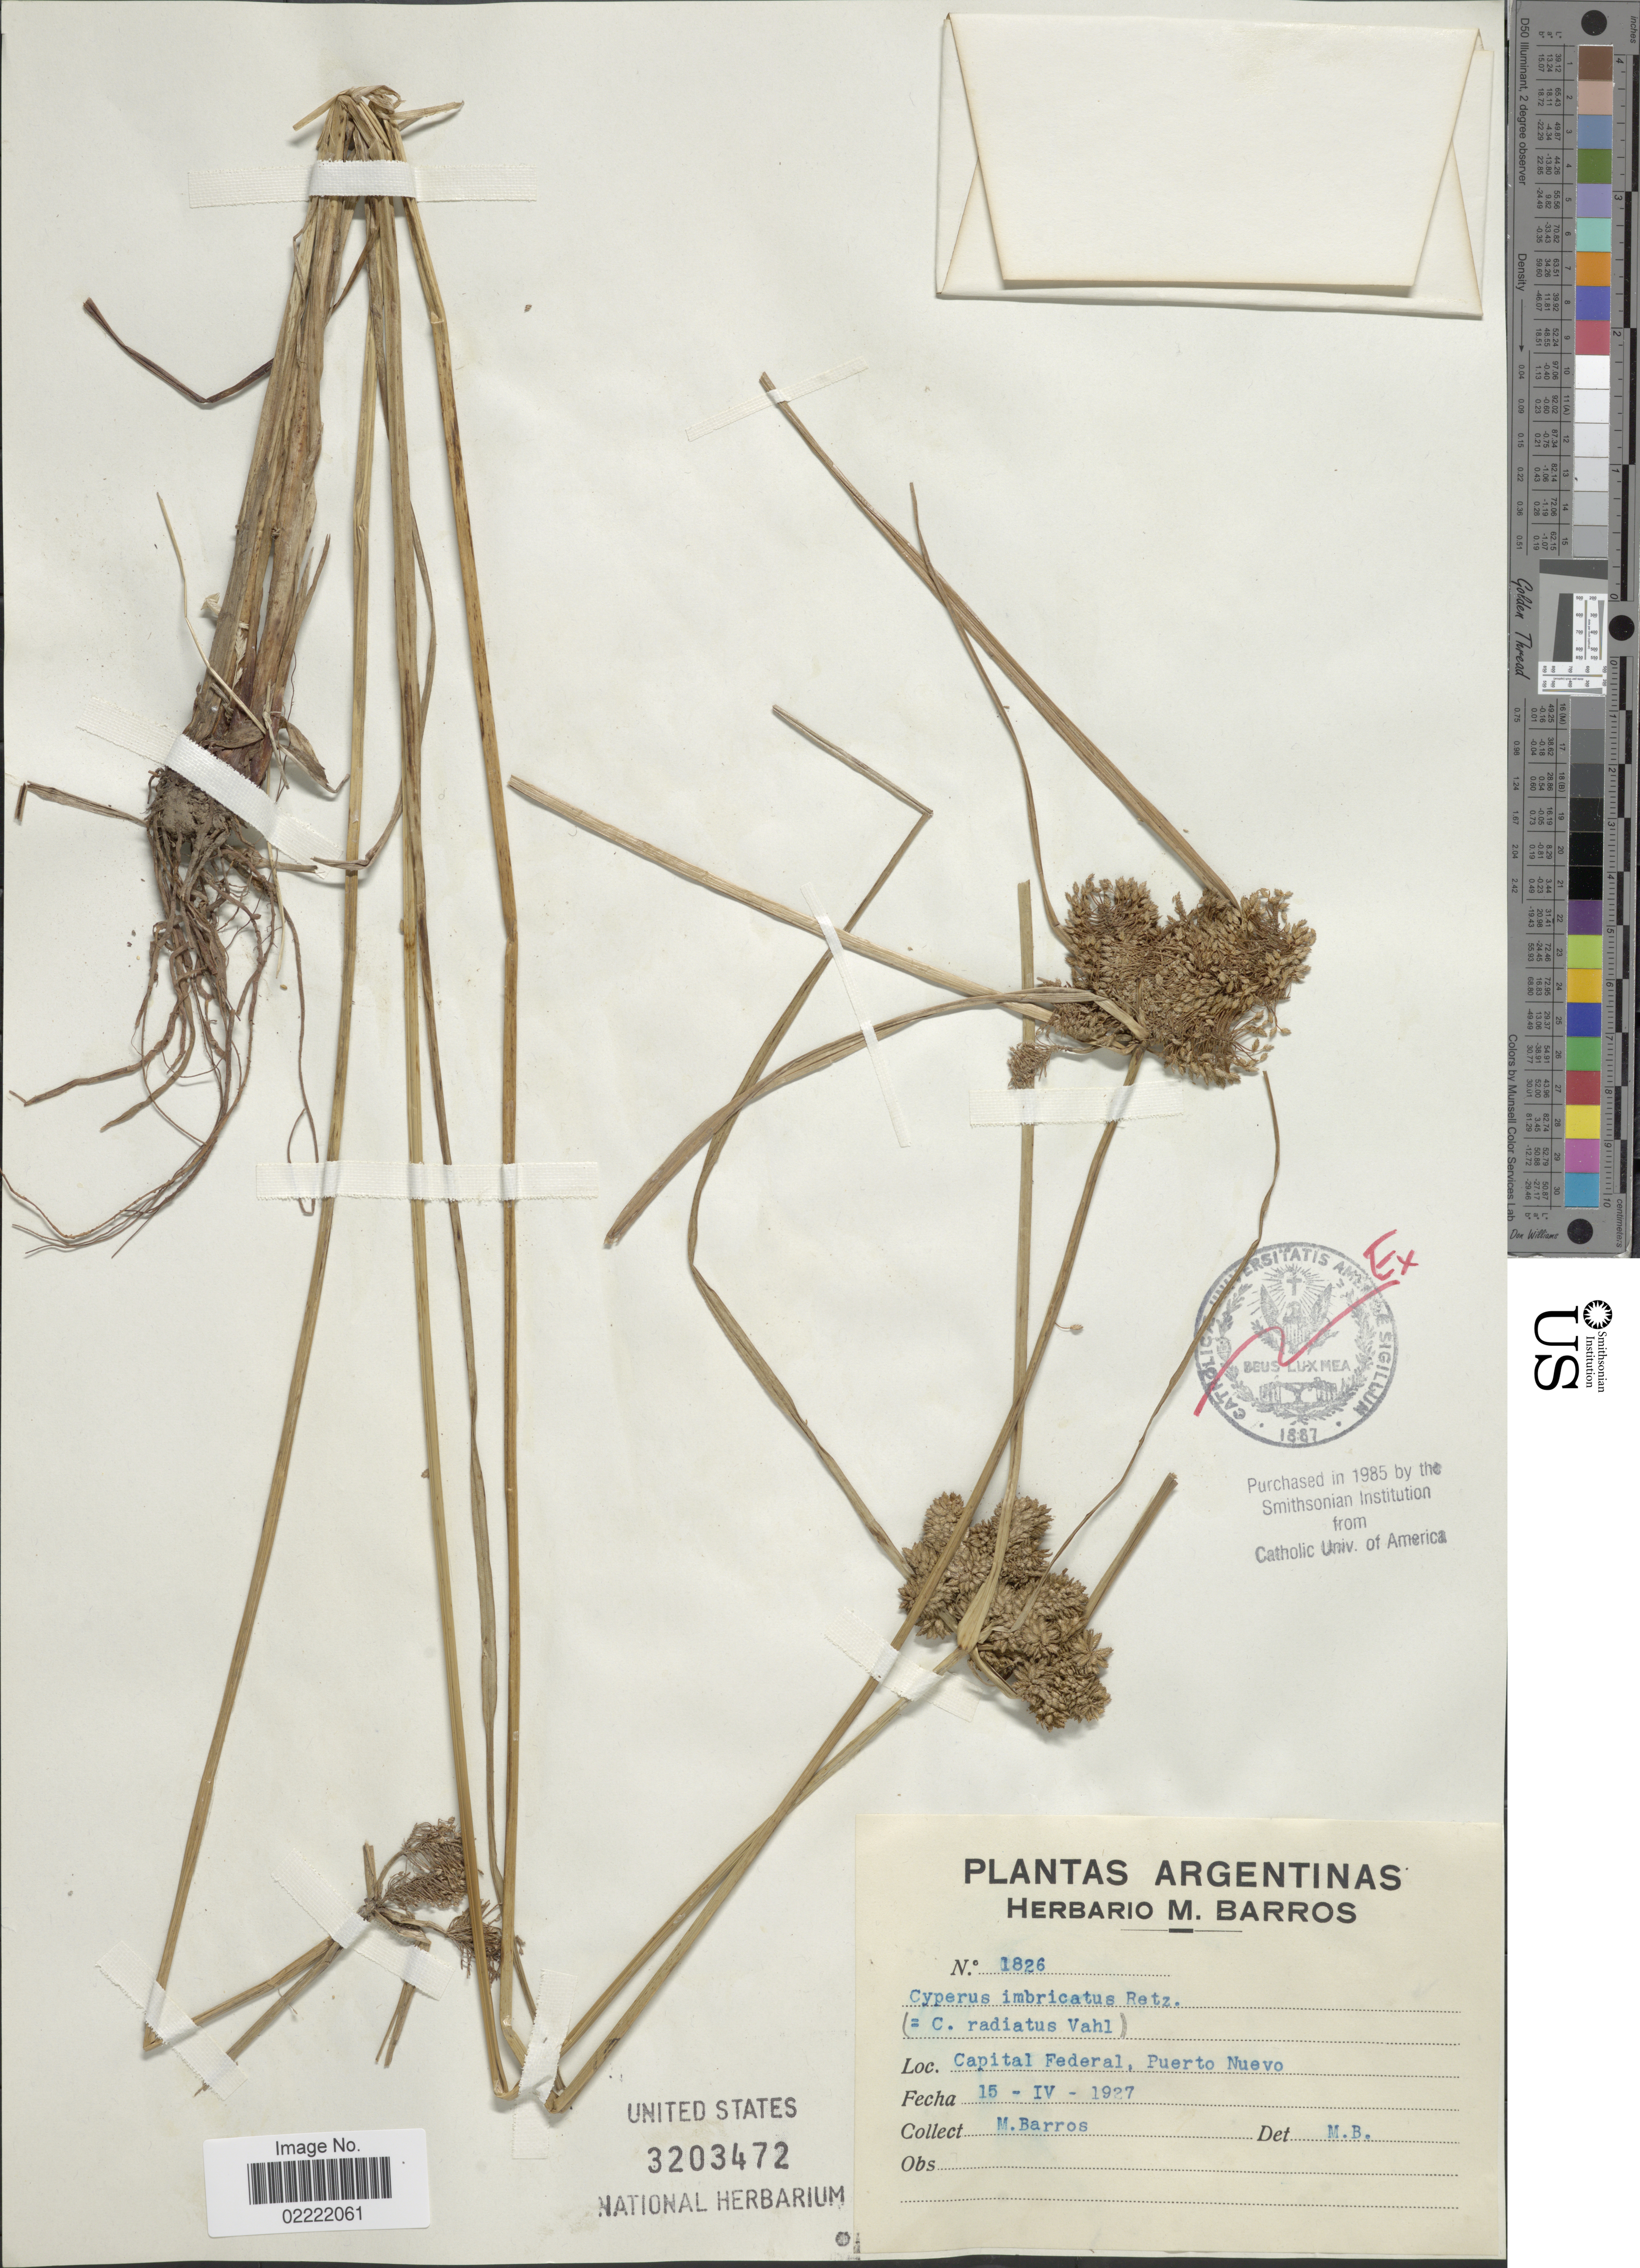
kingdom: Plantae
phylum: Tracheophyta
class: Liliopsida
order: Poales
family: Cyperaceae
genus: Cyperus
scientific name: Cyperus imbricatus Retz.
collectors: M. Barros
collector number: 1826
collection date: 1927-04-15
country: Argentina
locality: Capital Federal, Puerto Nuevo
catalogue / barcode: US 3203472